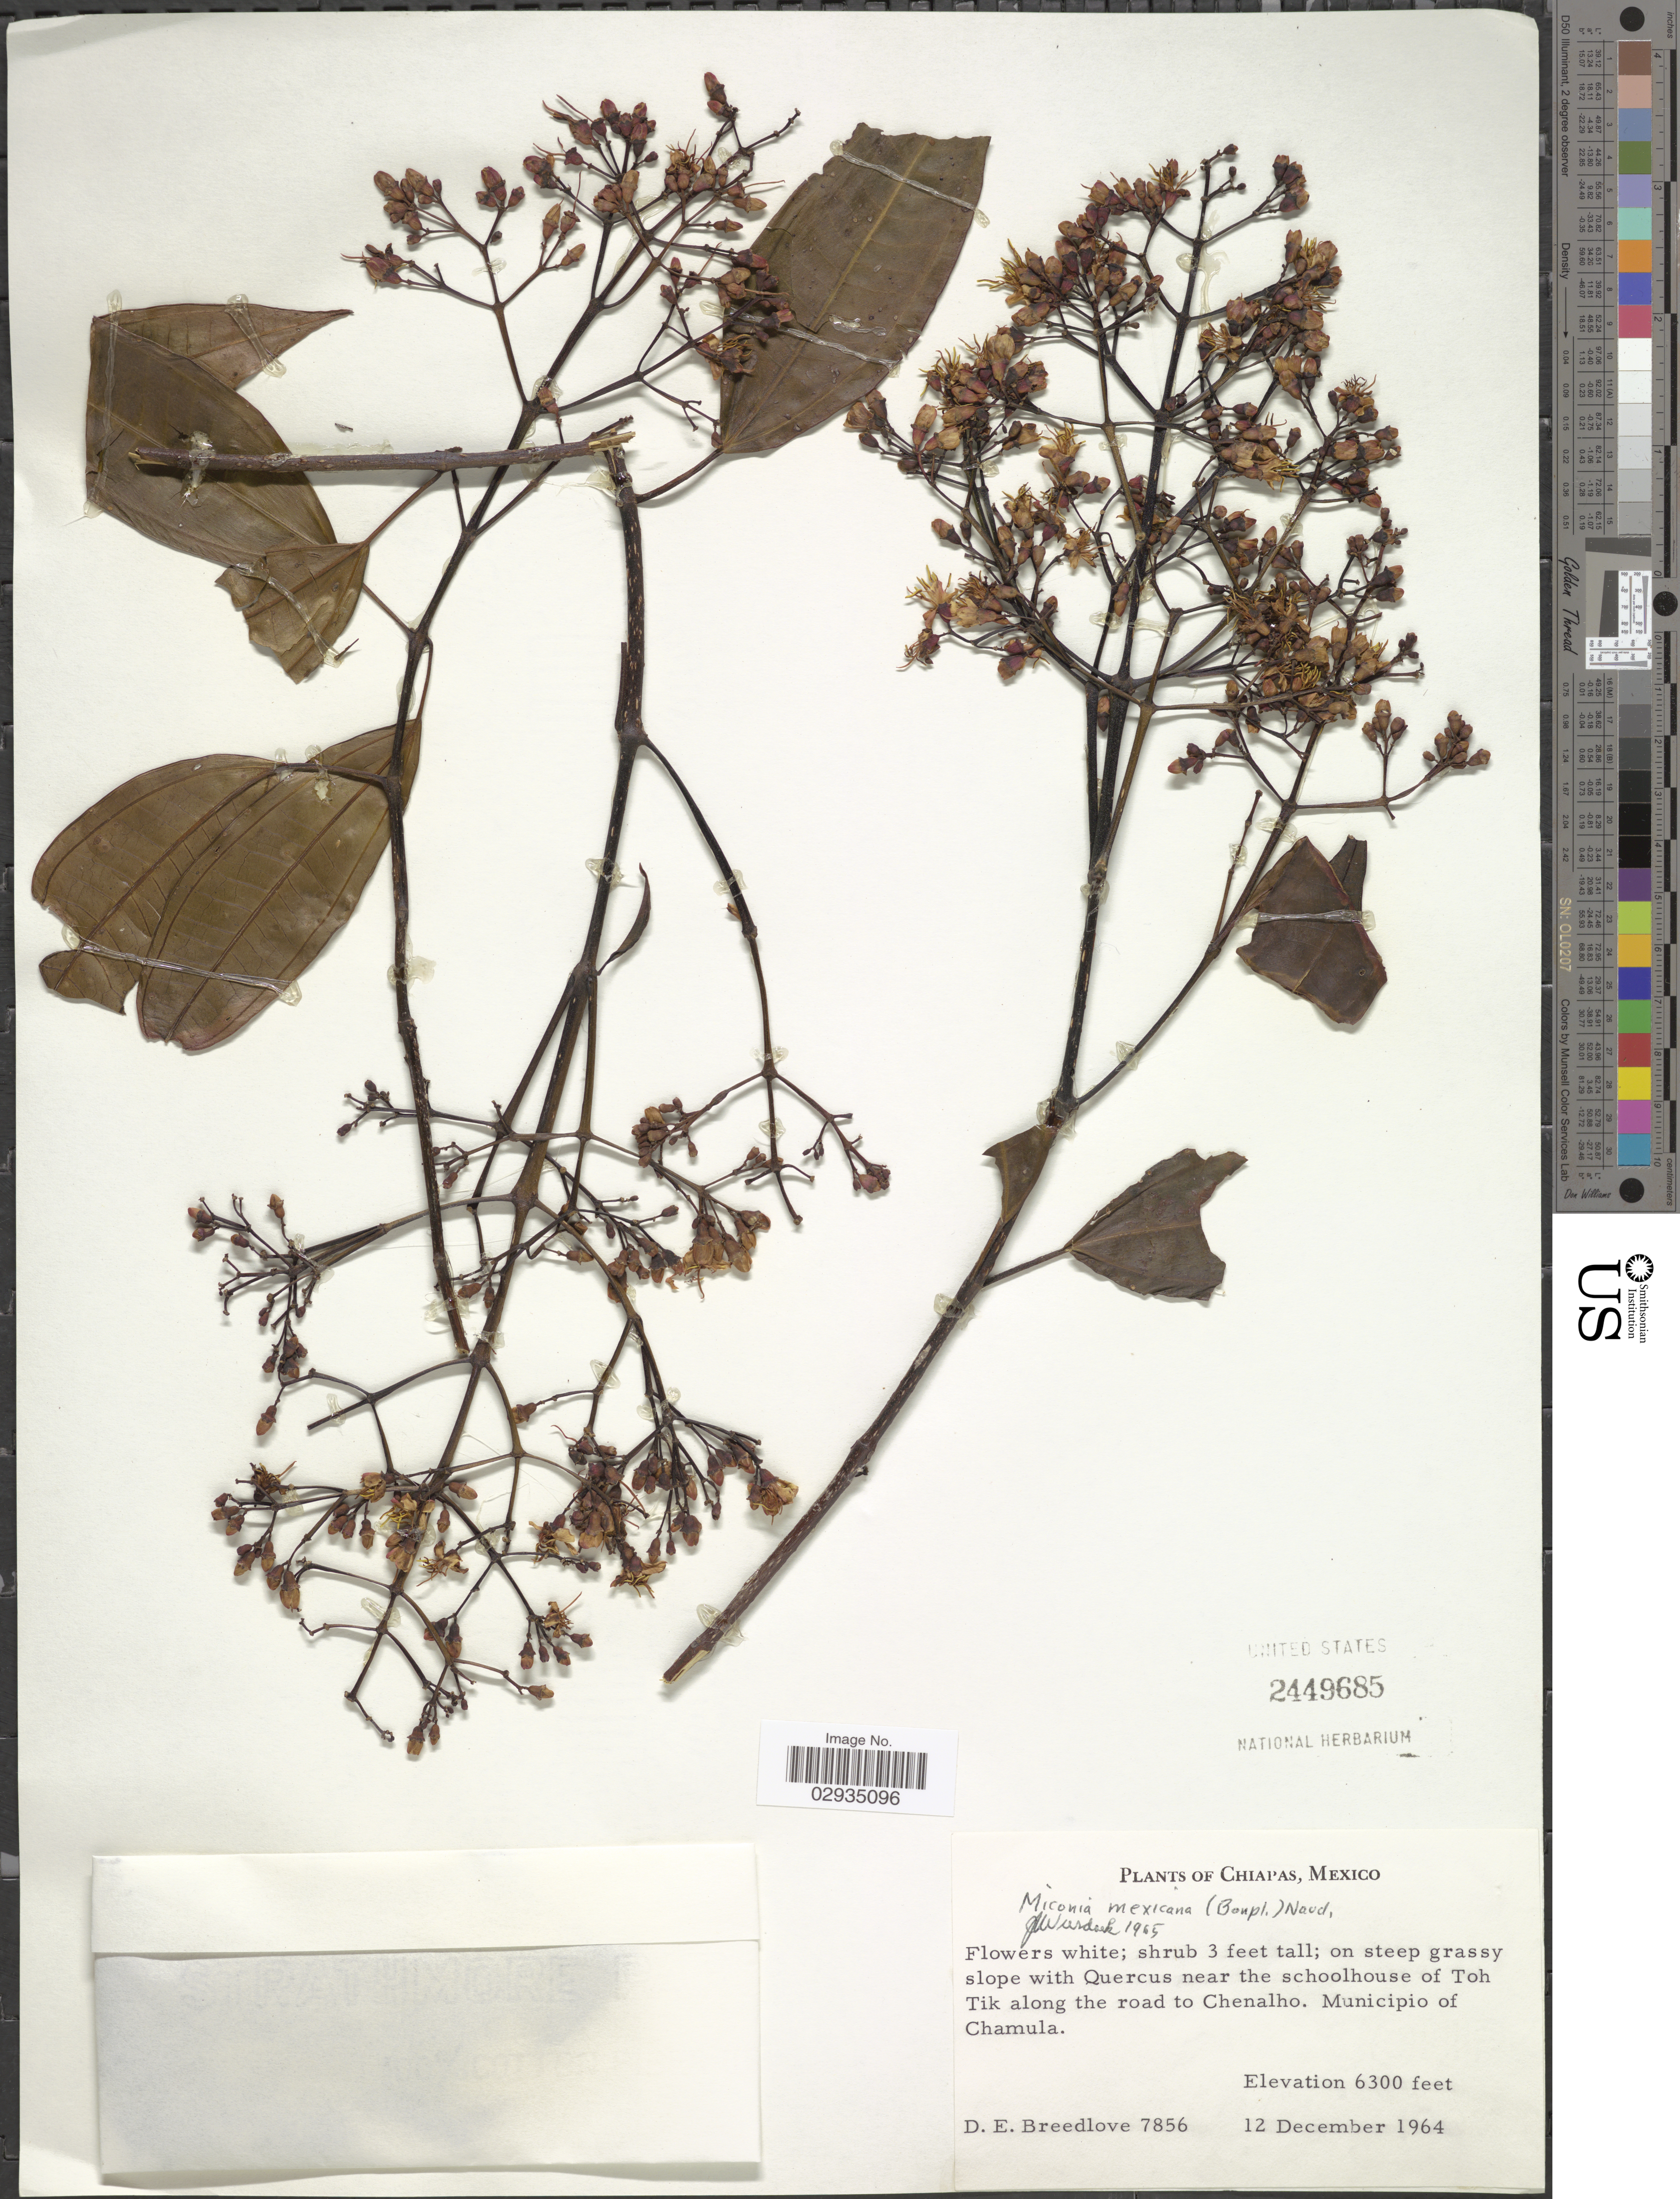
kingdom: Plantae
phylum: Tracheophyta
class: Magnoliopsida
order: Myrtales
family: Melastomataceae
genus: Miconia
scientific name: Miconia mexicana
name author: (Bonpl.) Naudin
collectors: D. E. Breedlove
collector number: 7856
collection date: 1964-12-12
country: Mexico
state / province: Chiapas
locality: Near the schoolhouse of Toh Tik along the road to Chenalho. Municipio of Chamula.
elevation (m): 1920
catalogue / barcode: US 2449685